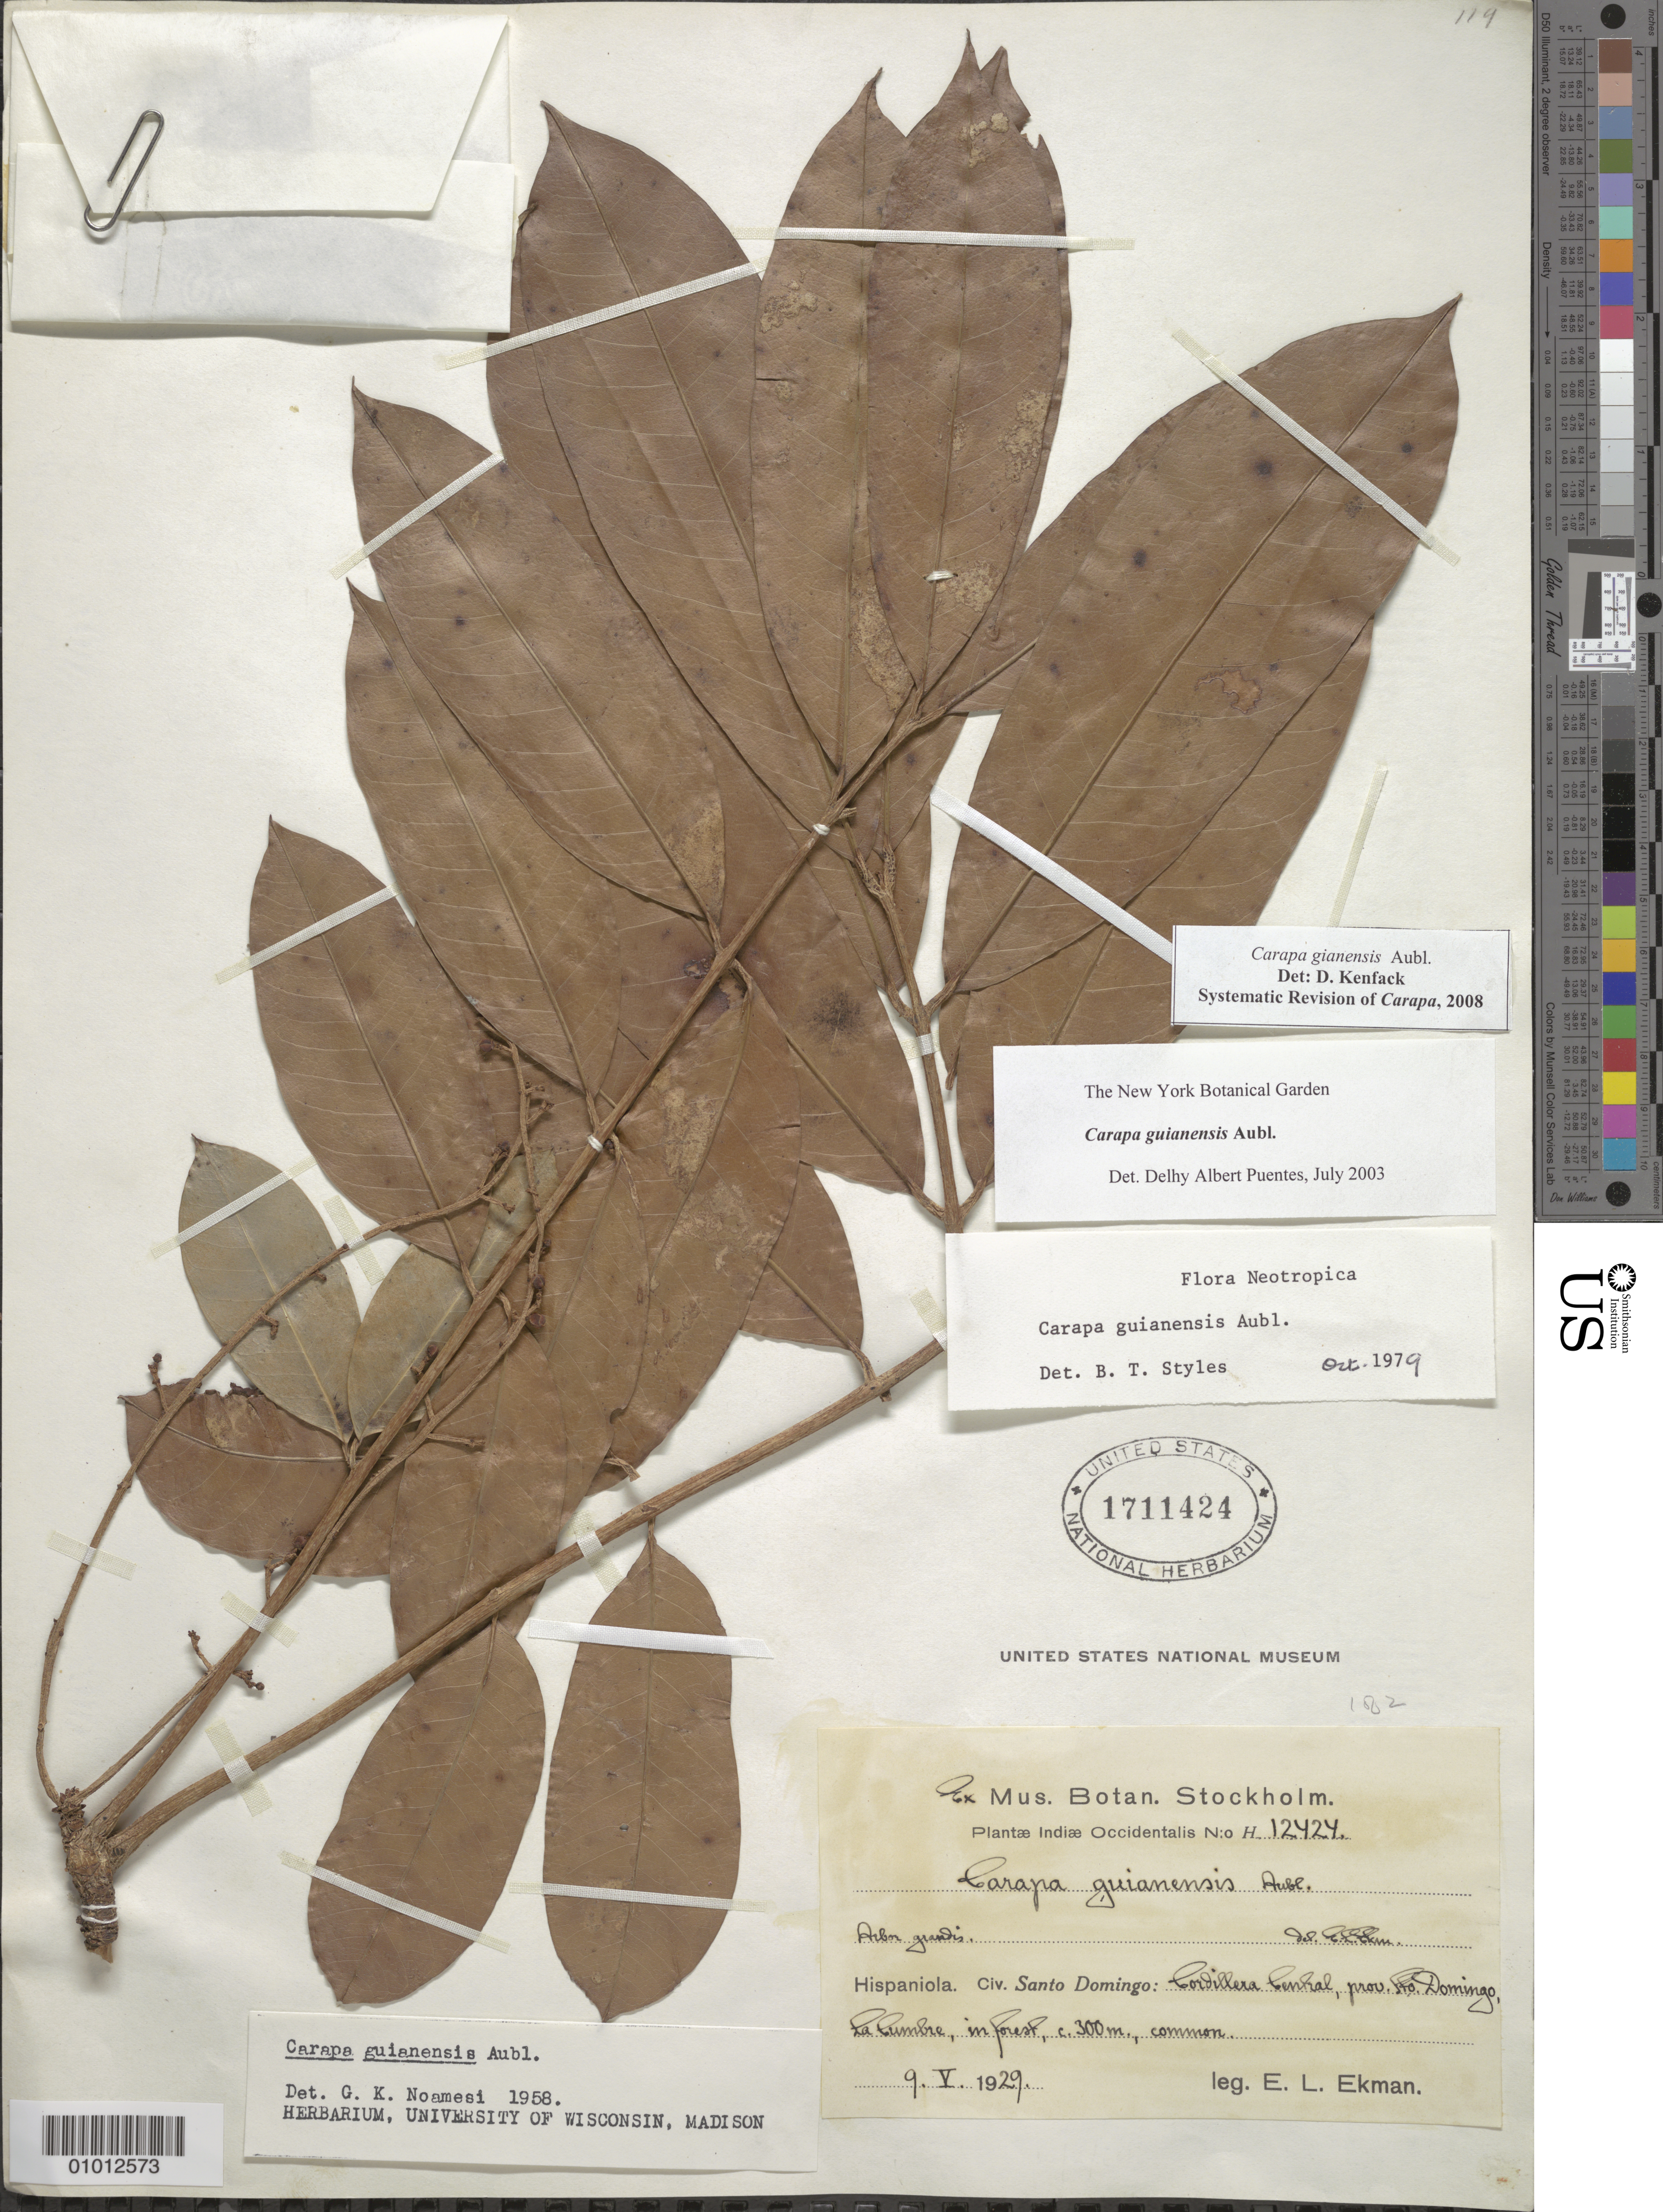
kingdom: Plantae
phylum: Tracheophyta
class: Magnoliopsida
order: Sapindales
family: Meliaceae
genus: Carapa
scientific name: Carapa guianensis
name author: Aubl.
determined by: Kenfack, D.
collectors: E. L. Ekman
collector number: H 12424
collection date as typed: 09 May 1929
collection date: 1929-05-09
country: Dominican Republic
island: Hispaniola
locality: Cordillera Central, La Cumbre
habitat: In forest, common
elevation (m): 300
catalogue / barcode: US 1711424